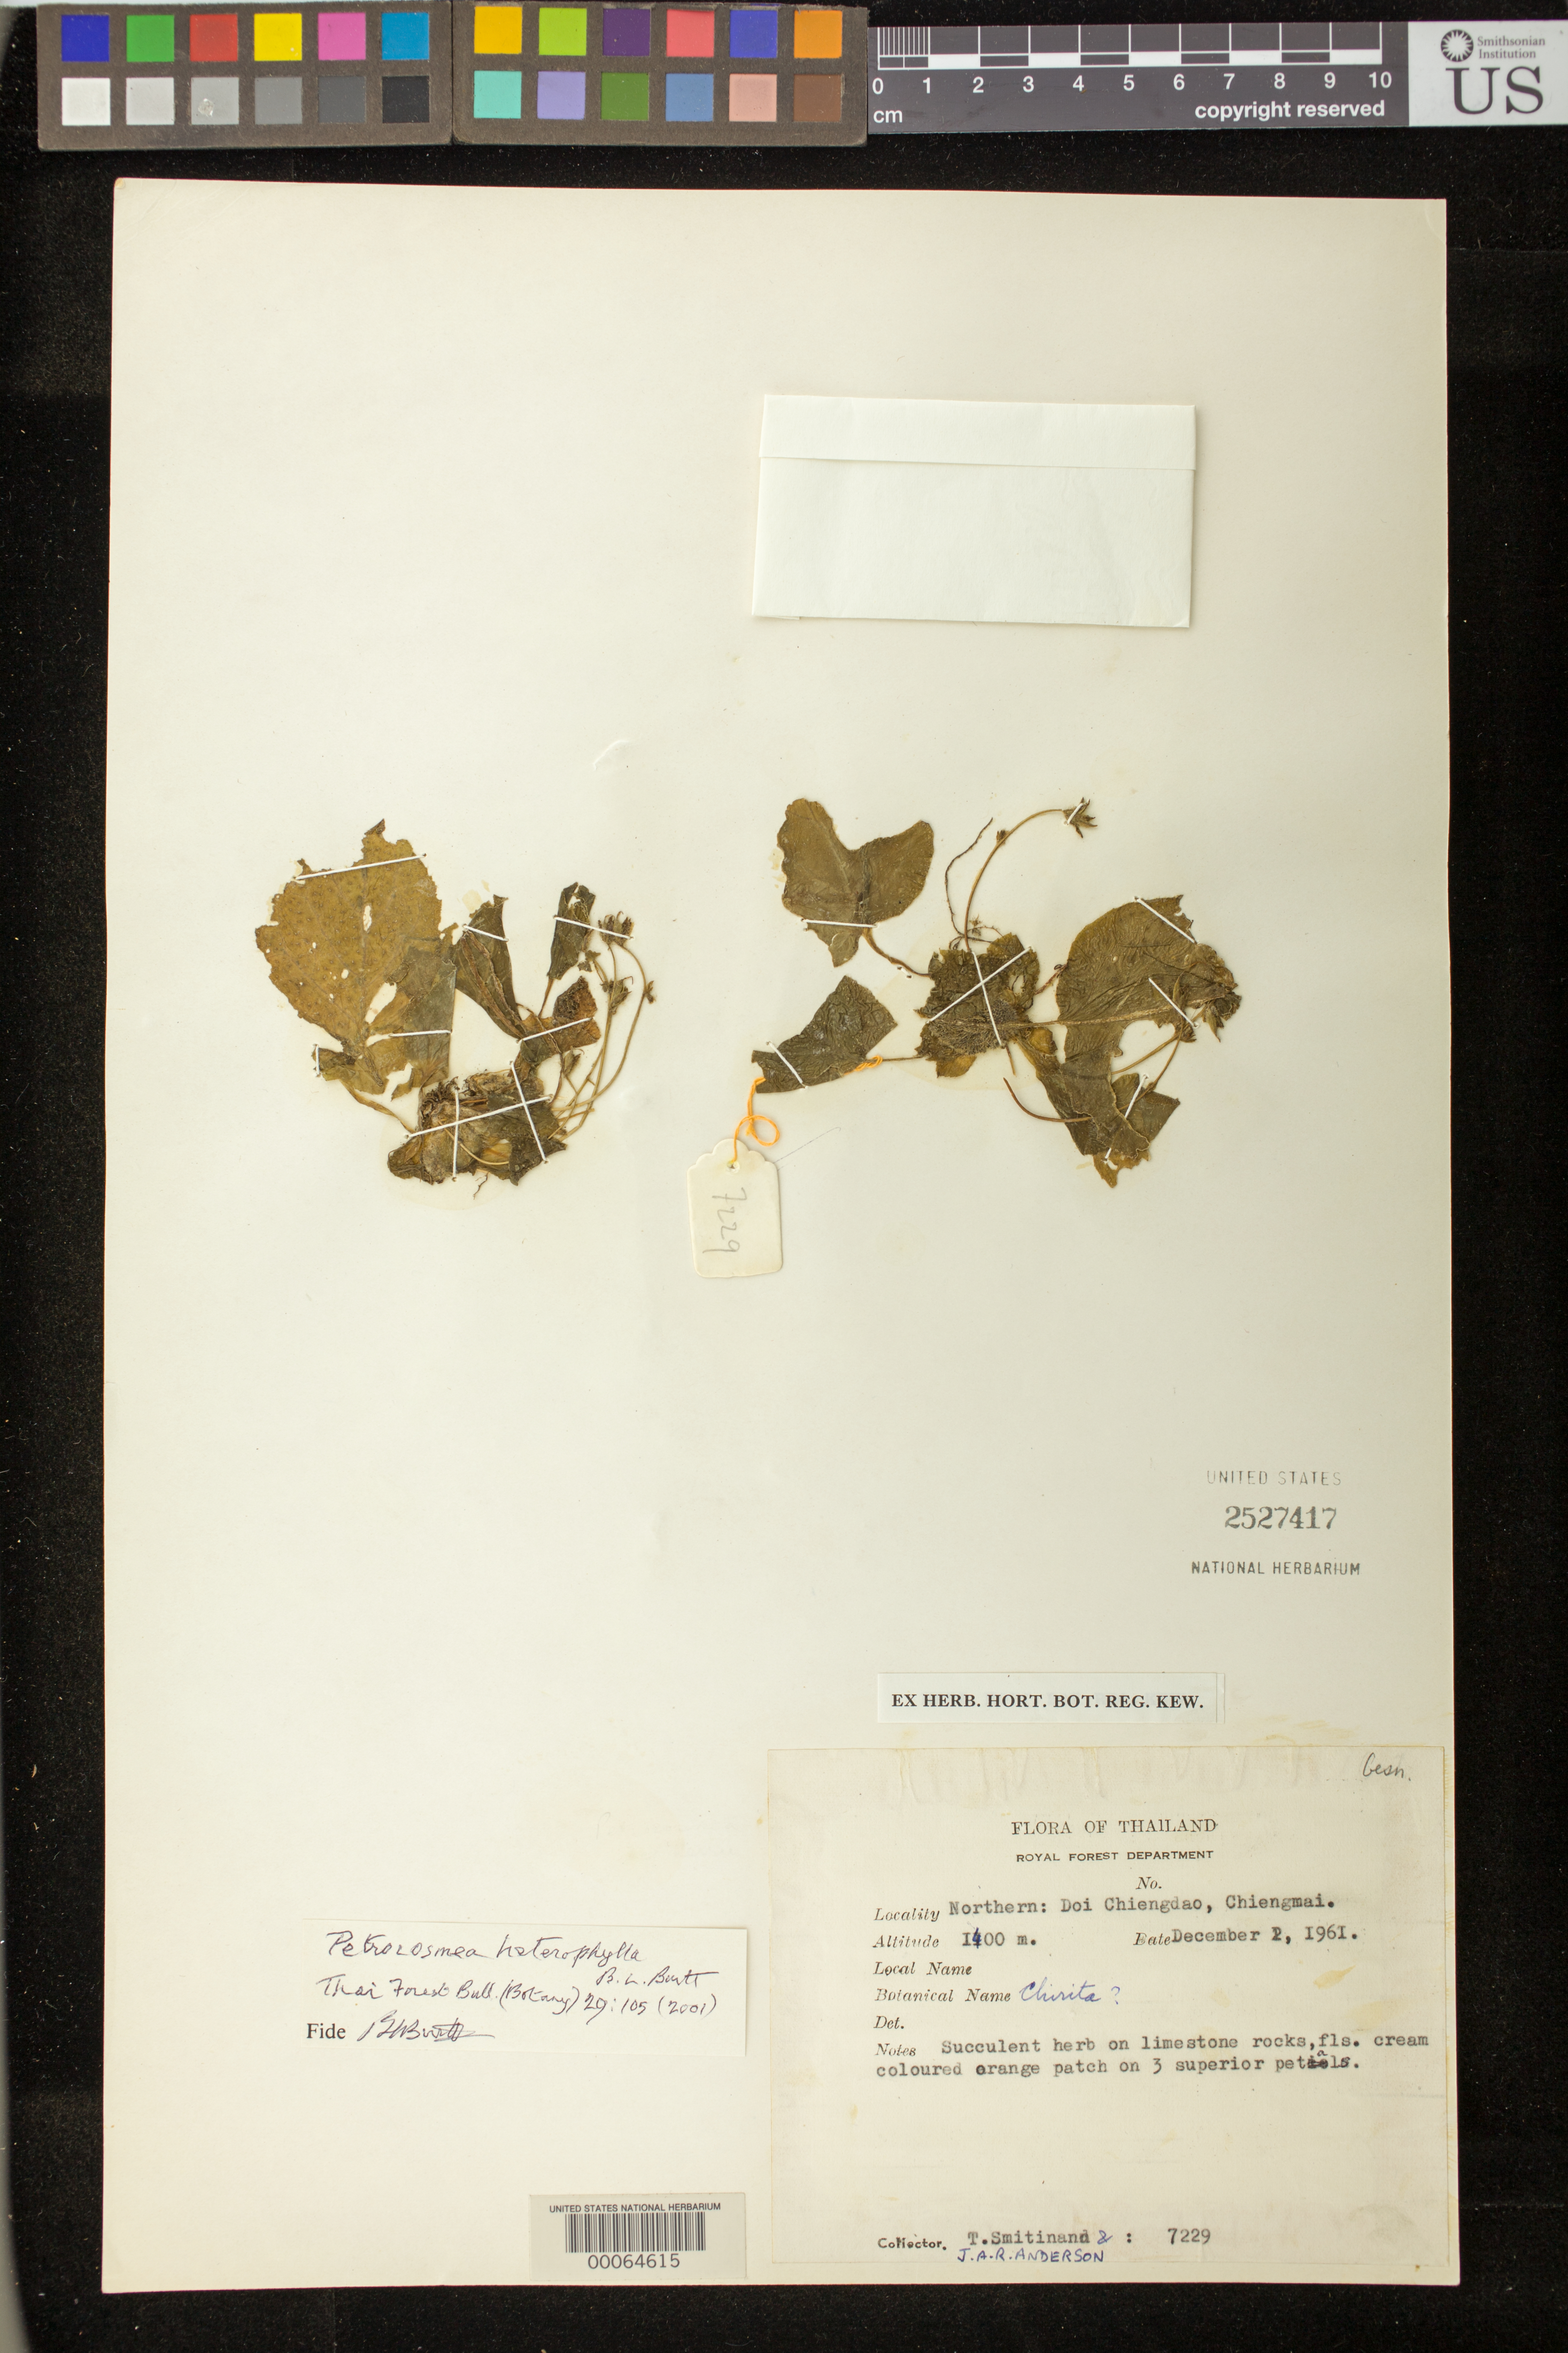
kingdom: Plantae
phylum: Tracheophyta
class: Magnoliopsida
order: Lamiales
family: Gesneriaceae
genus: Chirita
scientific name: Chirita sp.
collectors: T. Smitinand & J. A. R. Anderson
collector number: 7229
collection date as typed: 02 Dec 1961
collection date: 1961-12-02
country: Thailand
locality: Doi chiengdao, chienmai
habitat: On limestone rocks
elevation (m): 1400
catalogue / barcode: US 2527417